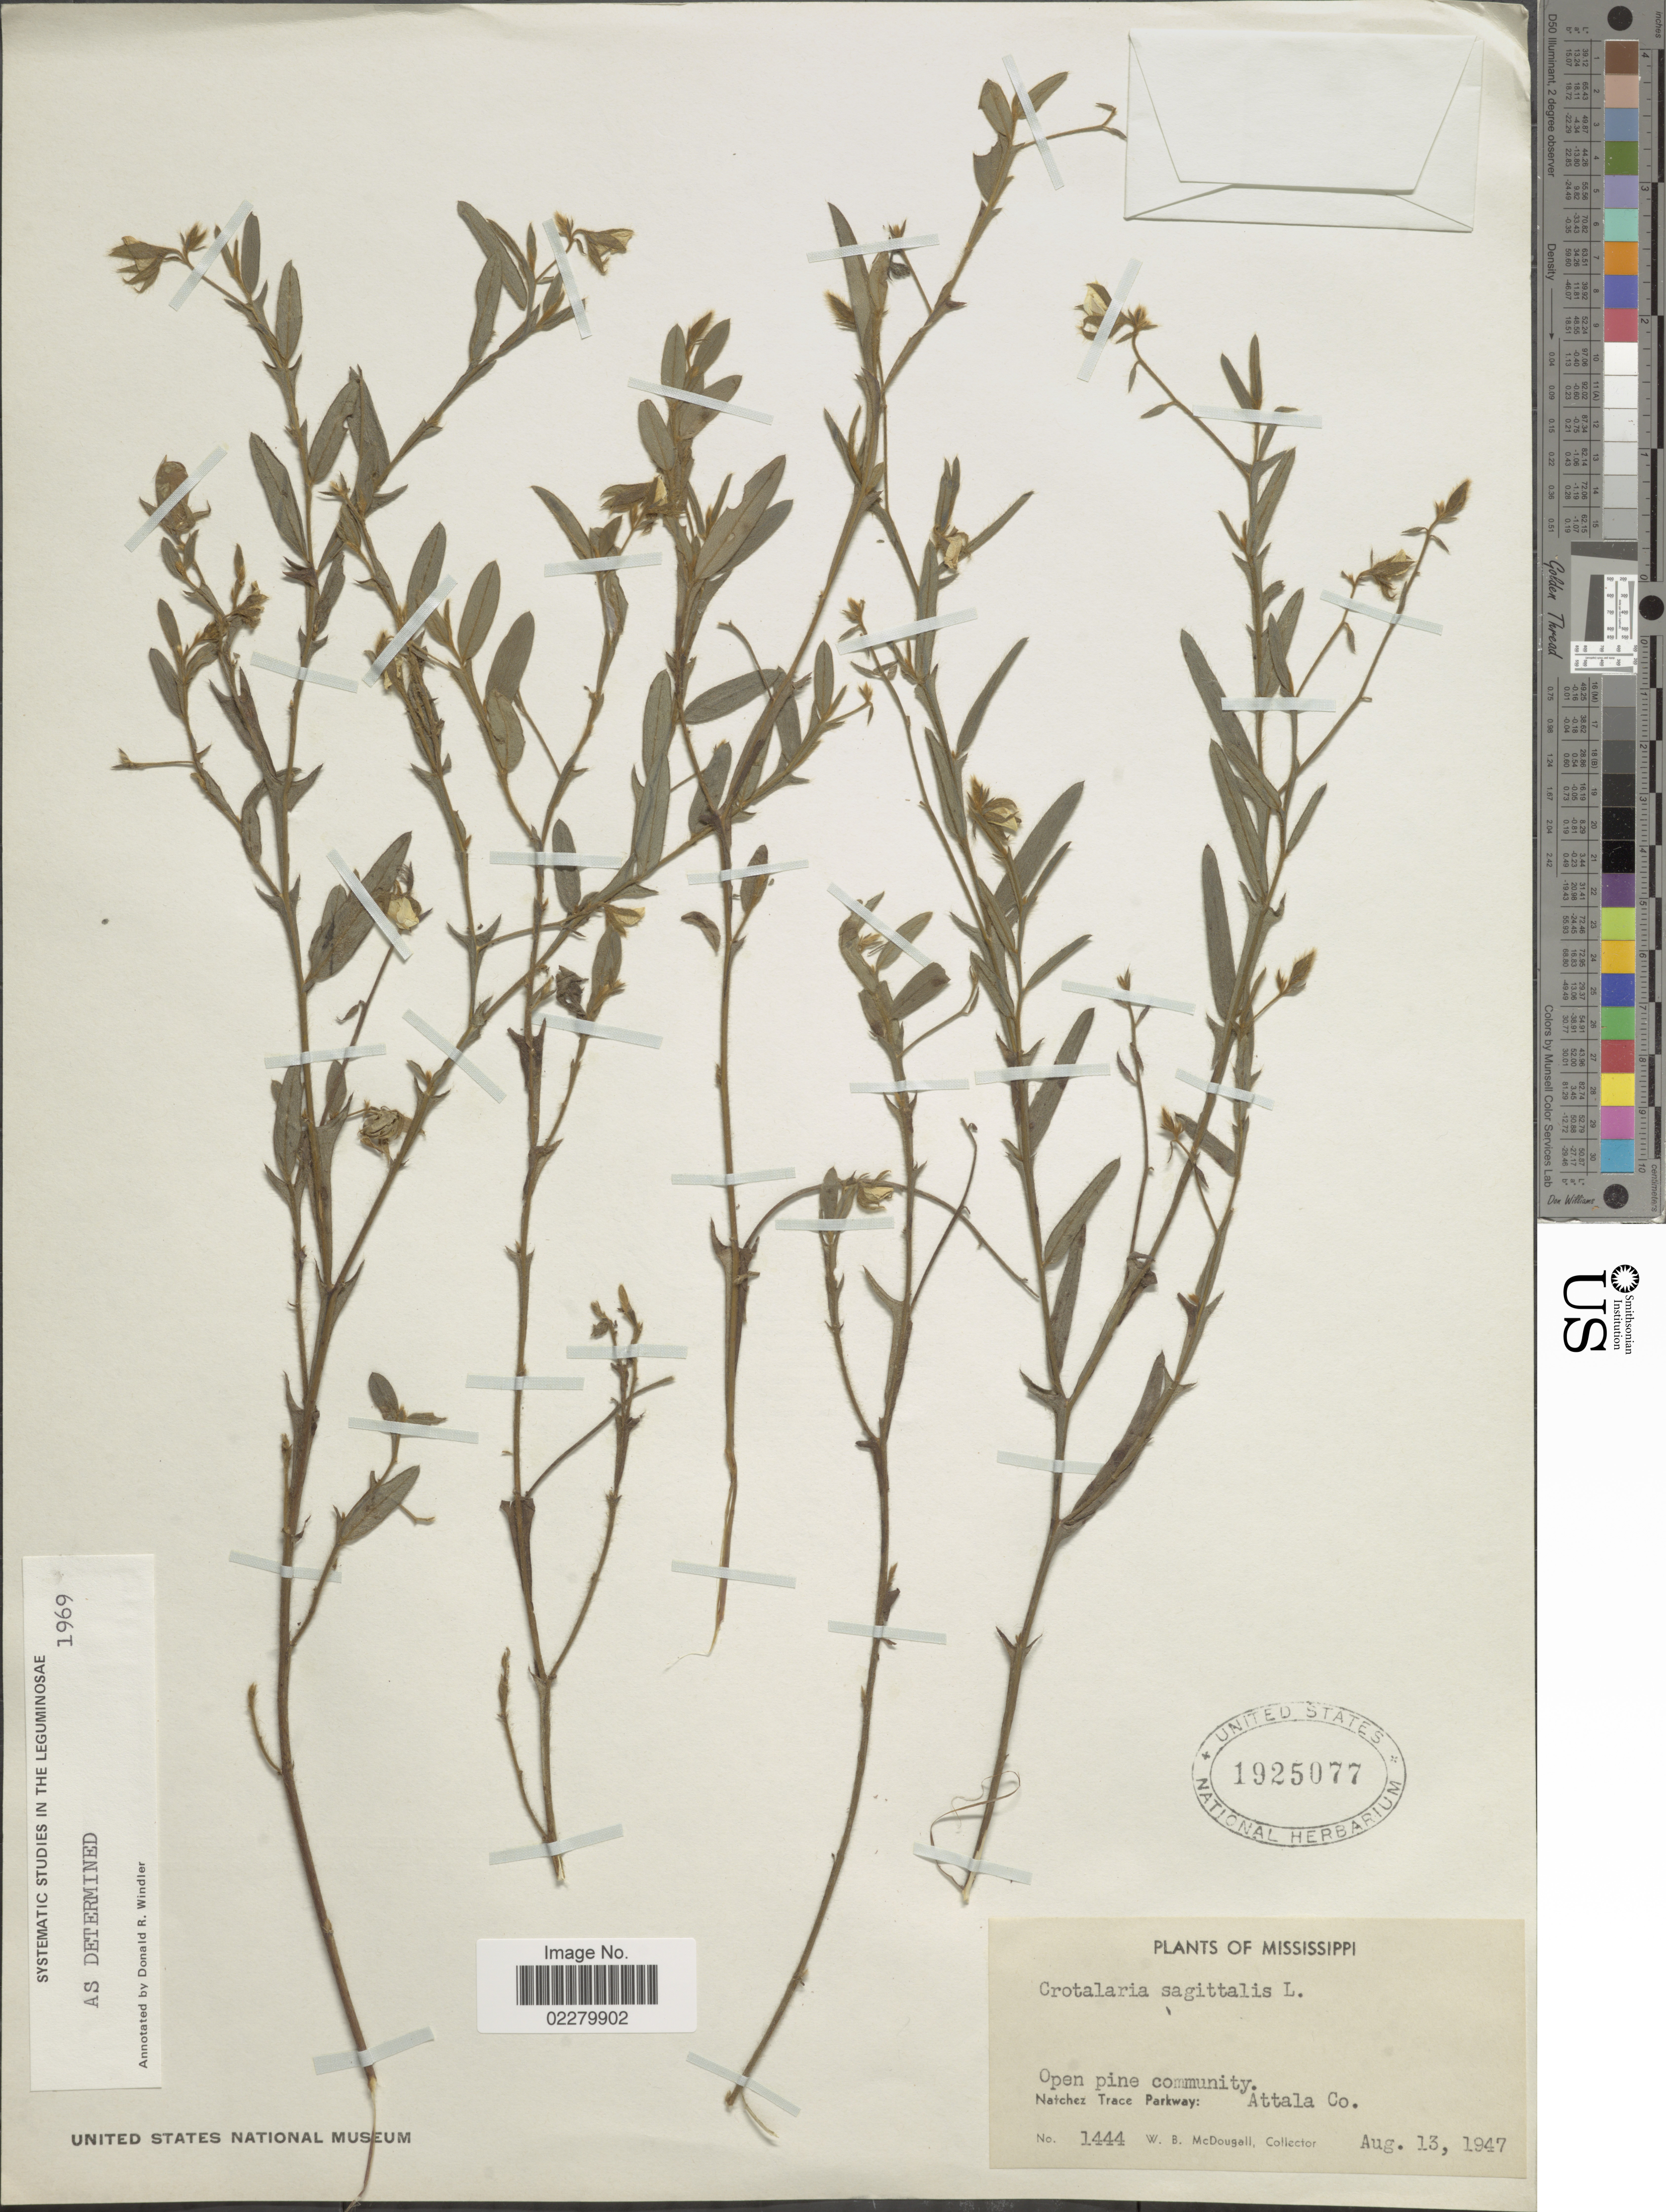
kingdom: Plantae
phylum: Tracheophyta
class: Magnoliopsida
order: Fabales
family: Fabaceae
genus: Crotalaria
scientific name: Crotalaria sagittalis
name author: L.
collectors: W. B. McDougall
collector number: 1444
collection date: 1947-08-13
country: United States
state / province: Mississippi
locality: Open pine community. Natchez Trace Parkway: Attala Co.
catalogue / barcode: US 1925077